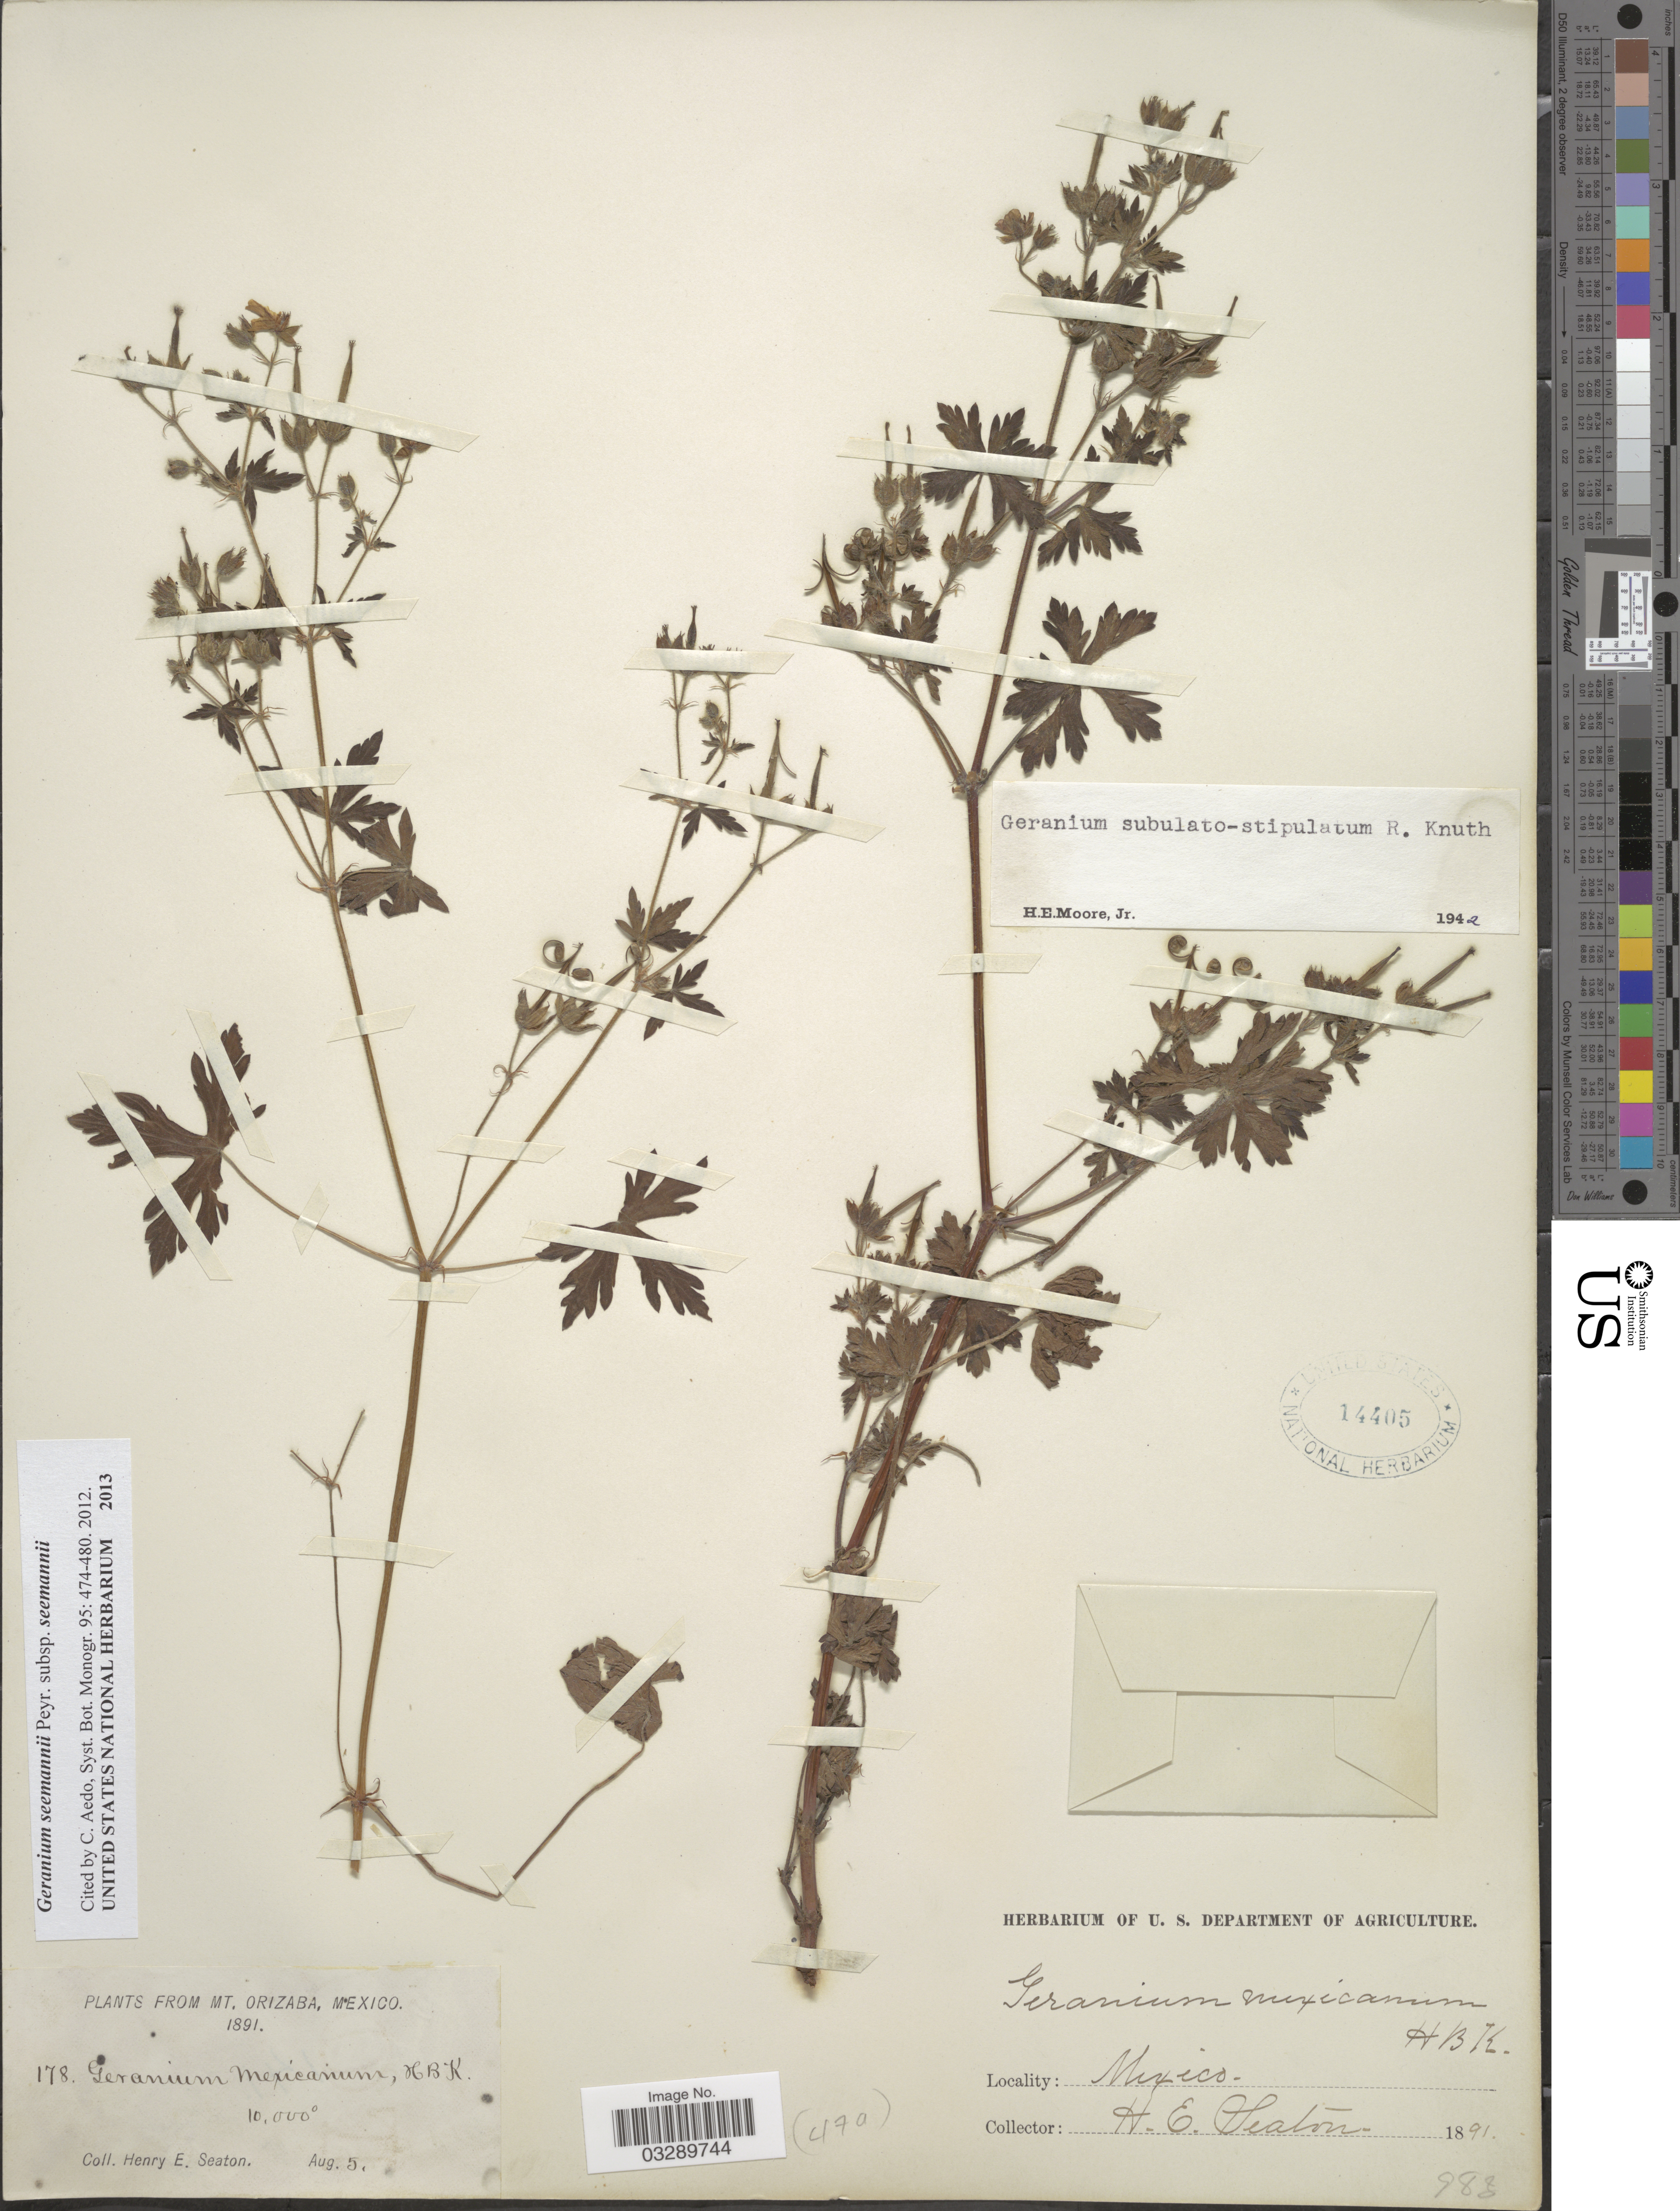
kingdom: Plantae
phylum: Tracheophyta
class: Magnoliopsida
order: Geraniales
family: Geraniaceae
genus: Geranium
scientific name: Geranium seemannii subsp. seemannii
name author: Peyr.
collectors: H. E. Seaton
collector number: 178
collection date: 1891-08-05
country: Mexico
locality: Mt. Orizaba.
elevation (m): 3048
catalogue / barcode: US 14405